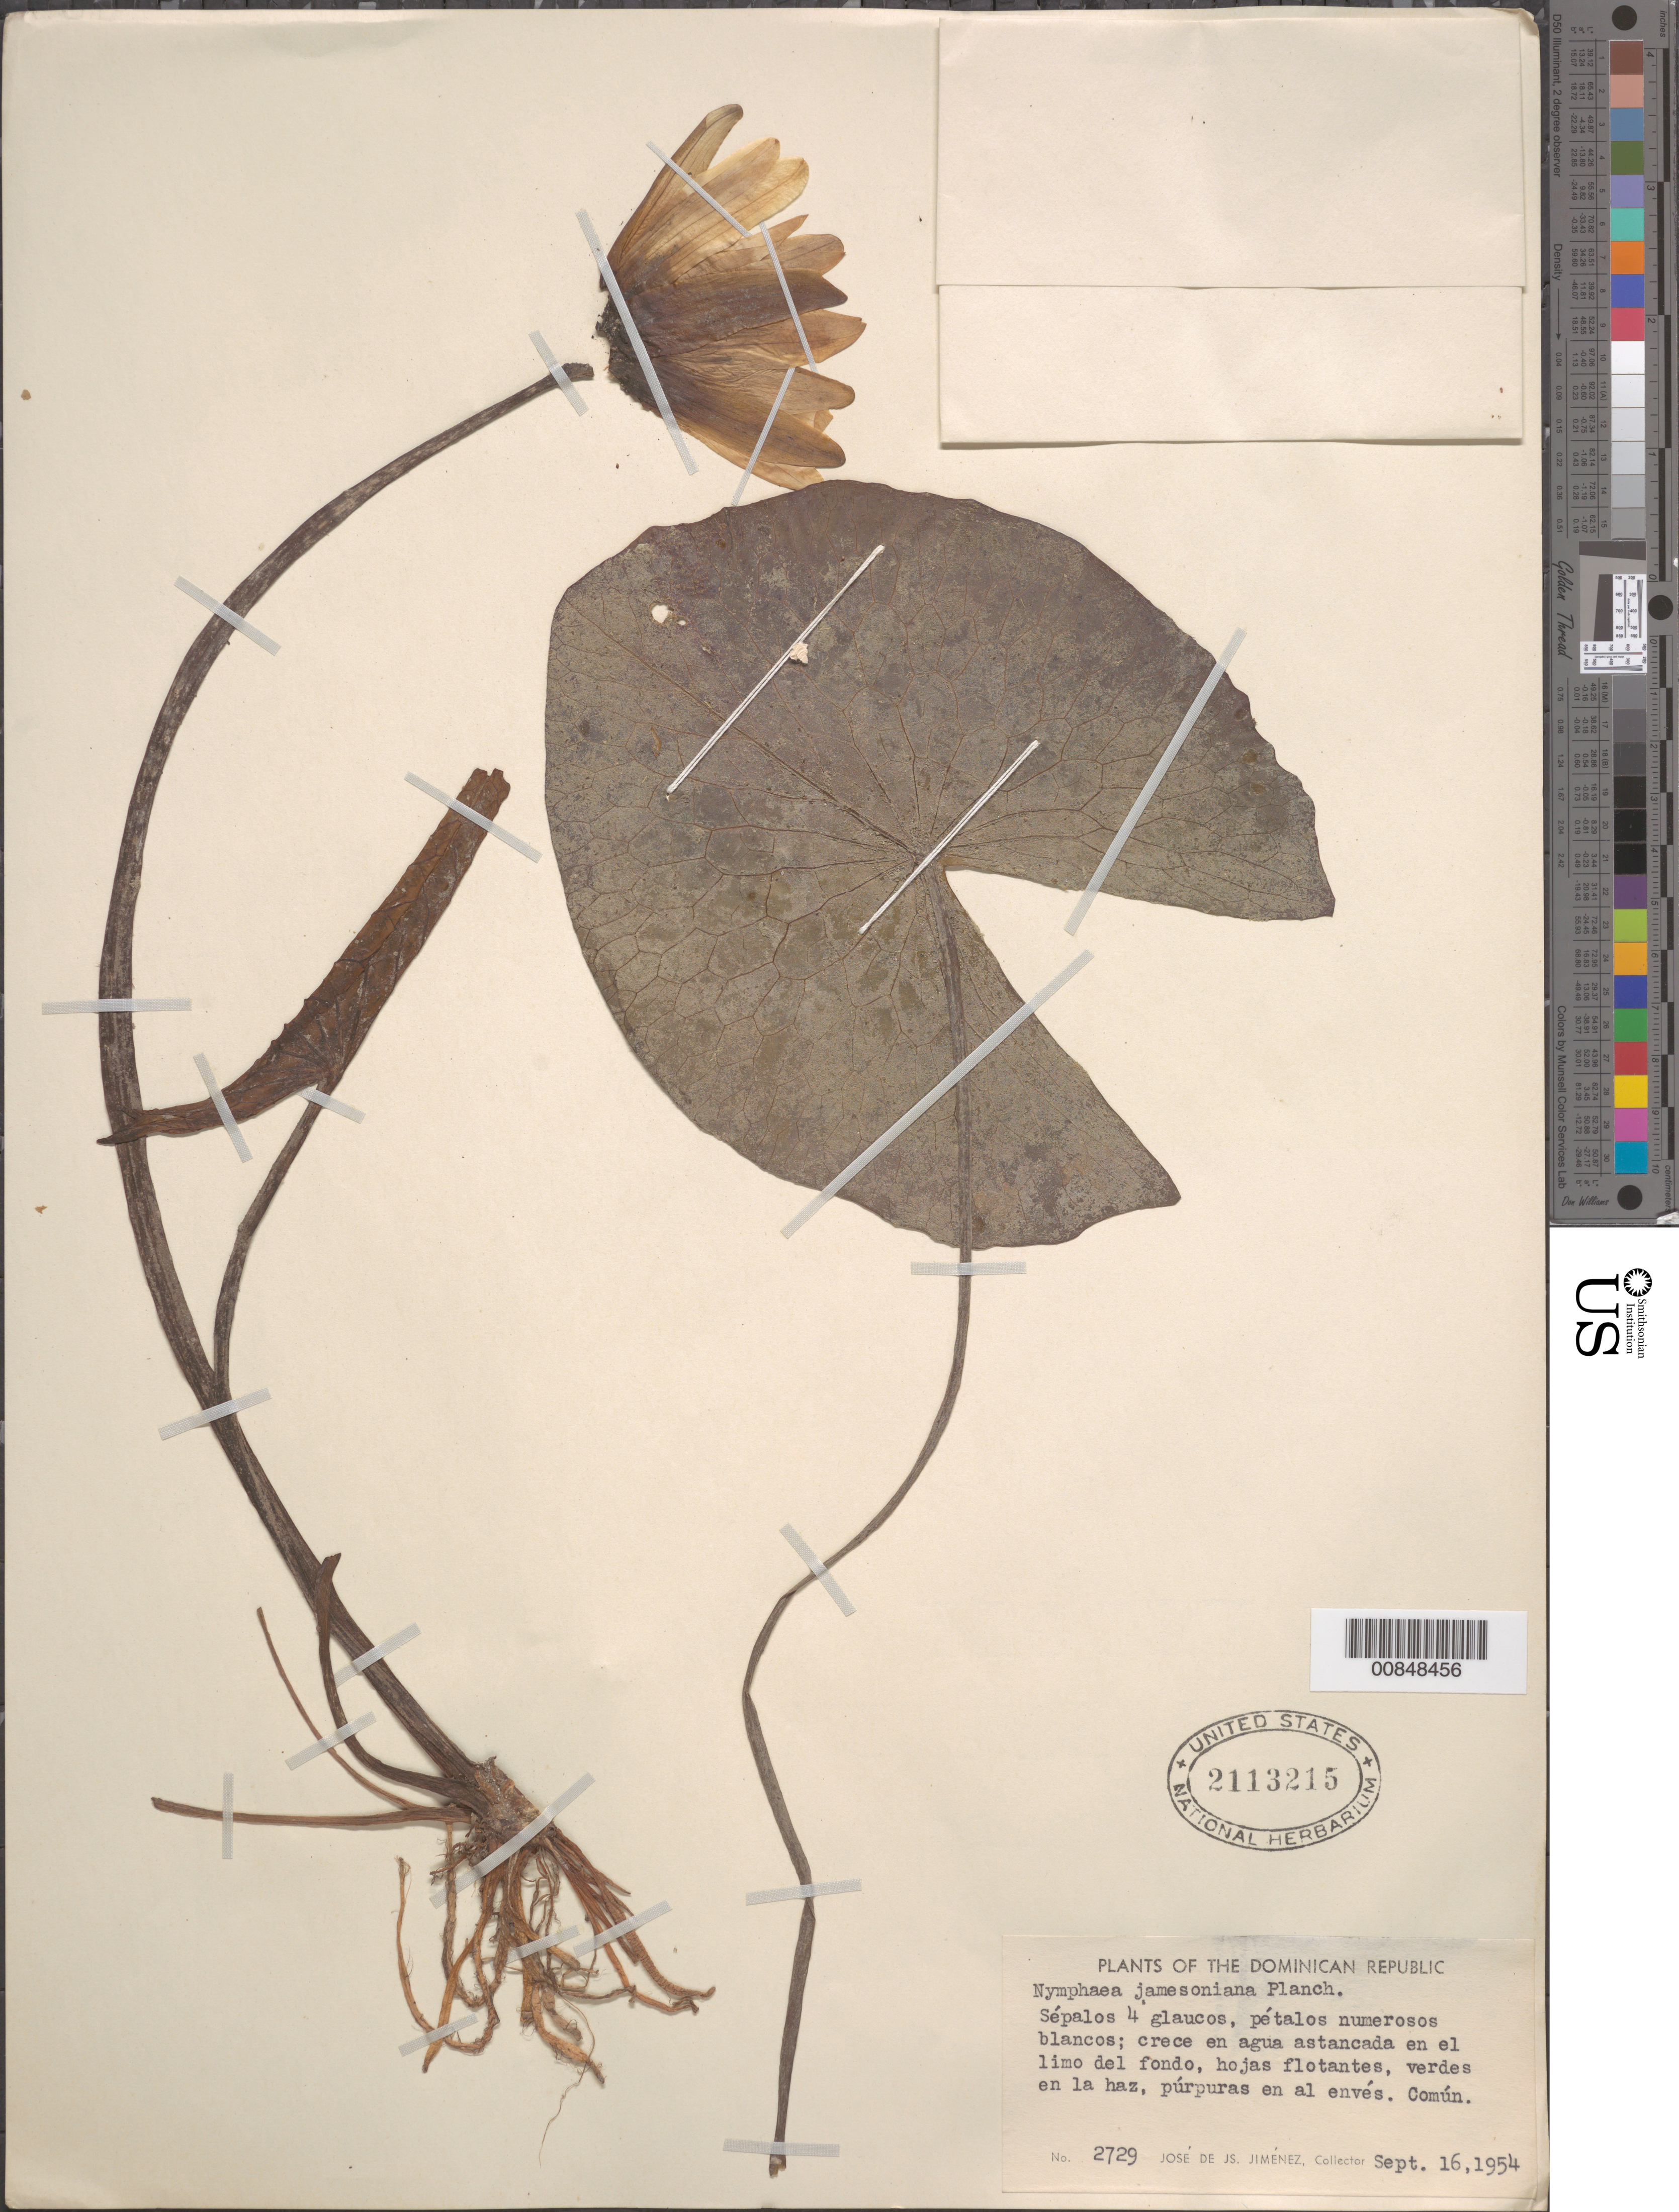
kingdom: Plantae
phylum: Tracheophyta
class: Magnoliopsida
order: Nymphaeales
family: Nymphaeaceae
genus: Nymphaea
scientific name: Nymphaea jamesoniana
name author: Planch.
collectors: J. J. Jiménez Almonte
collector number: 2729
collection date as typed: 16 Sep 1954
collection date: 1954-09-16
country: Dominican Republic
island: Hispaniola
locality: Dominican Republic.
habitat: Crece en agua estancada en el limo del fondo.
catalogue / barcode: US 2113215